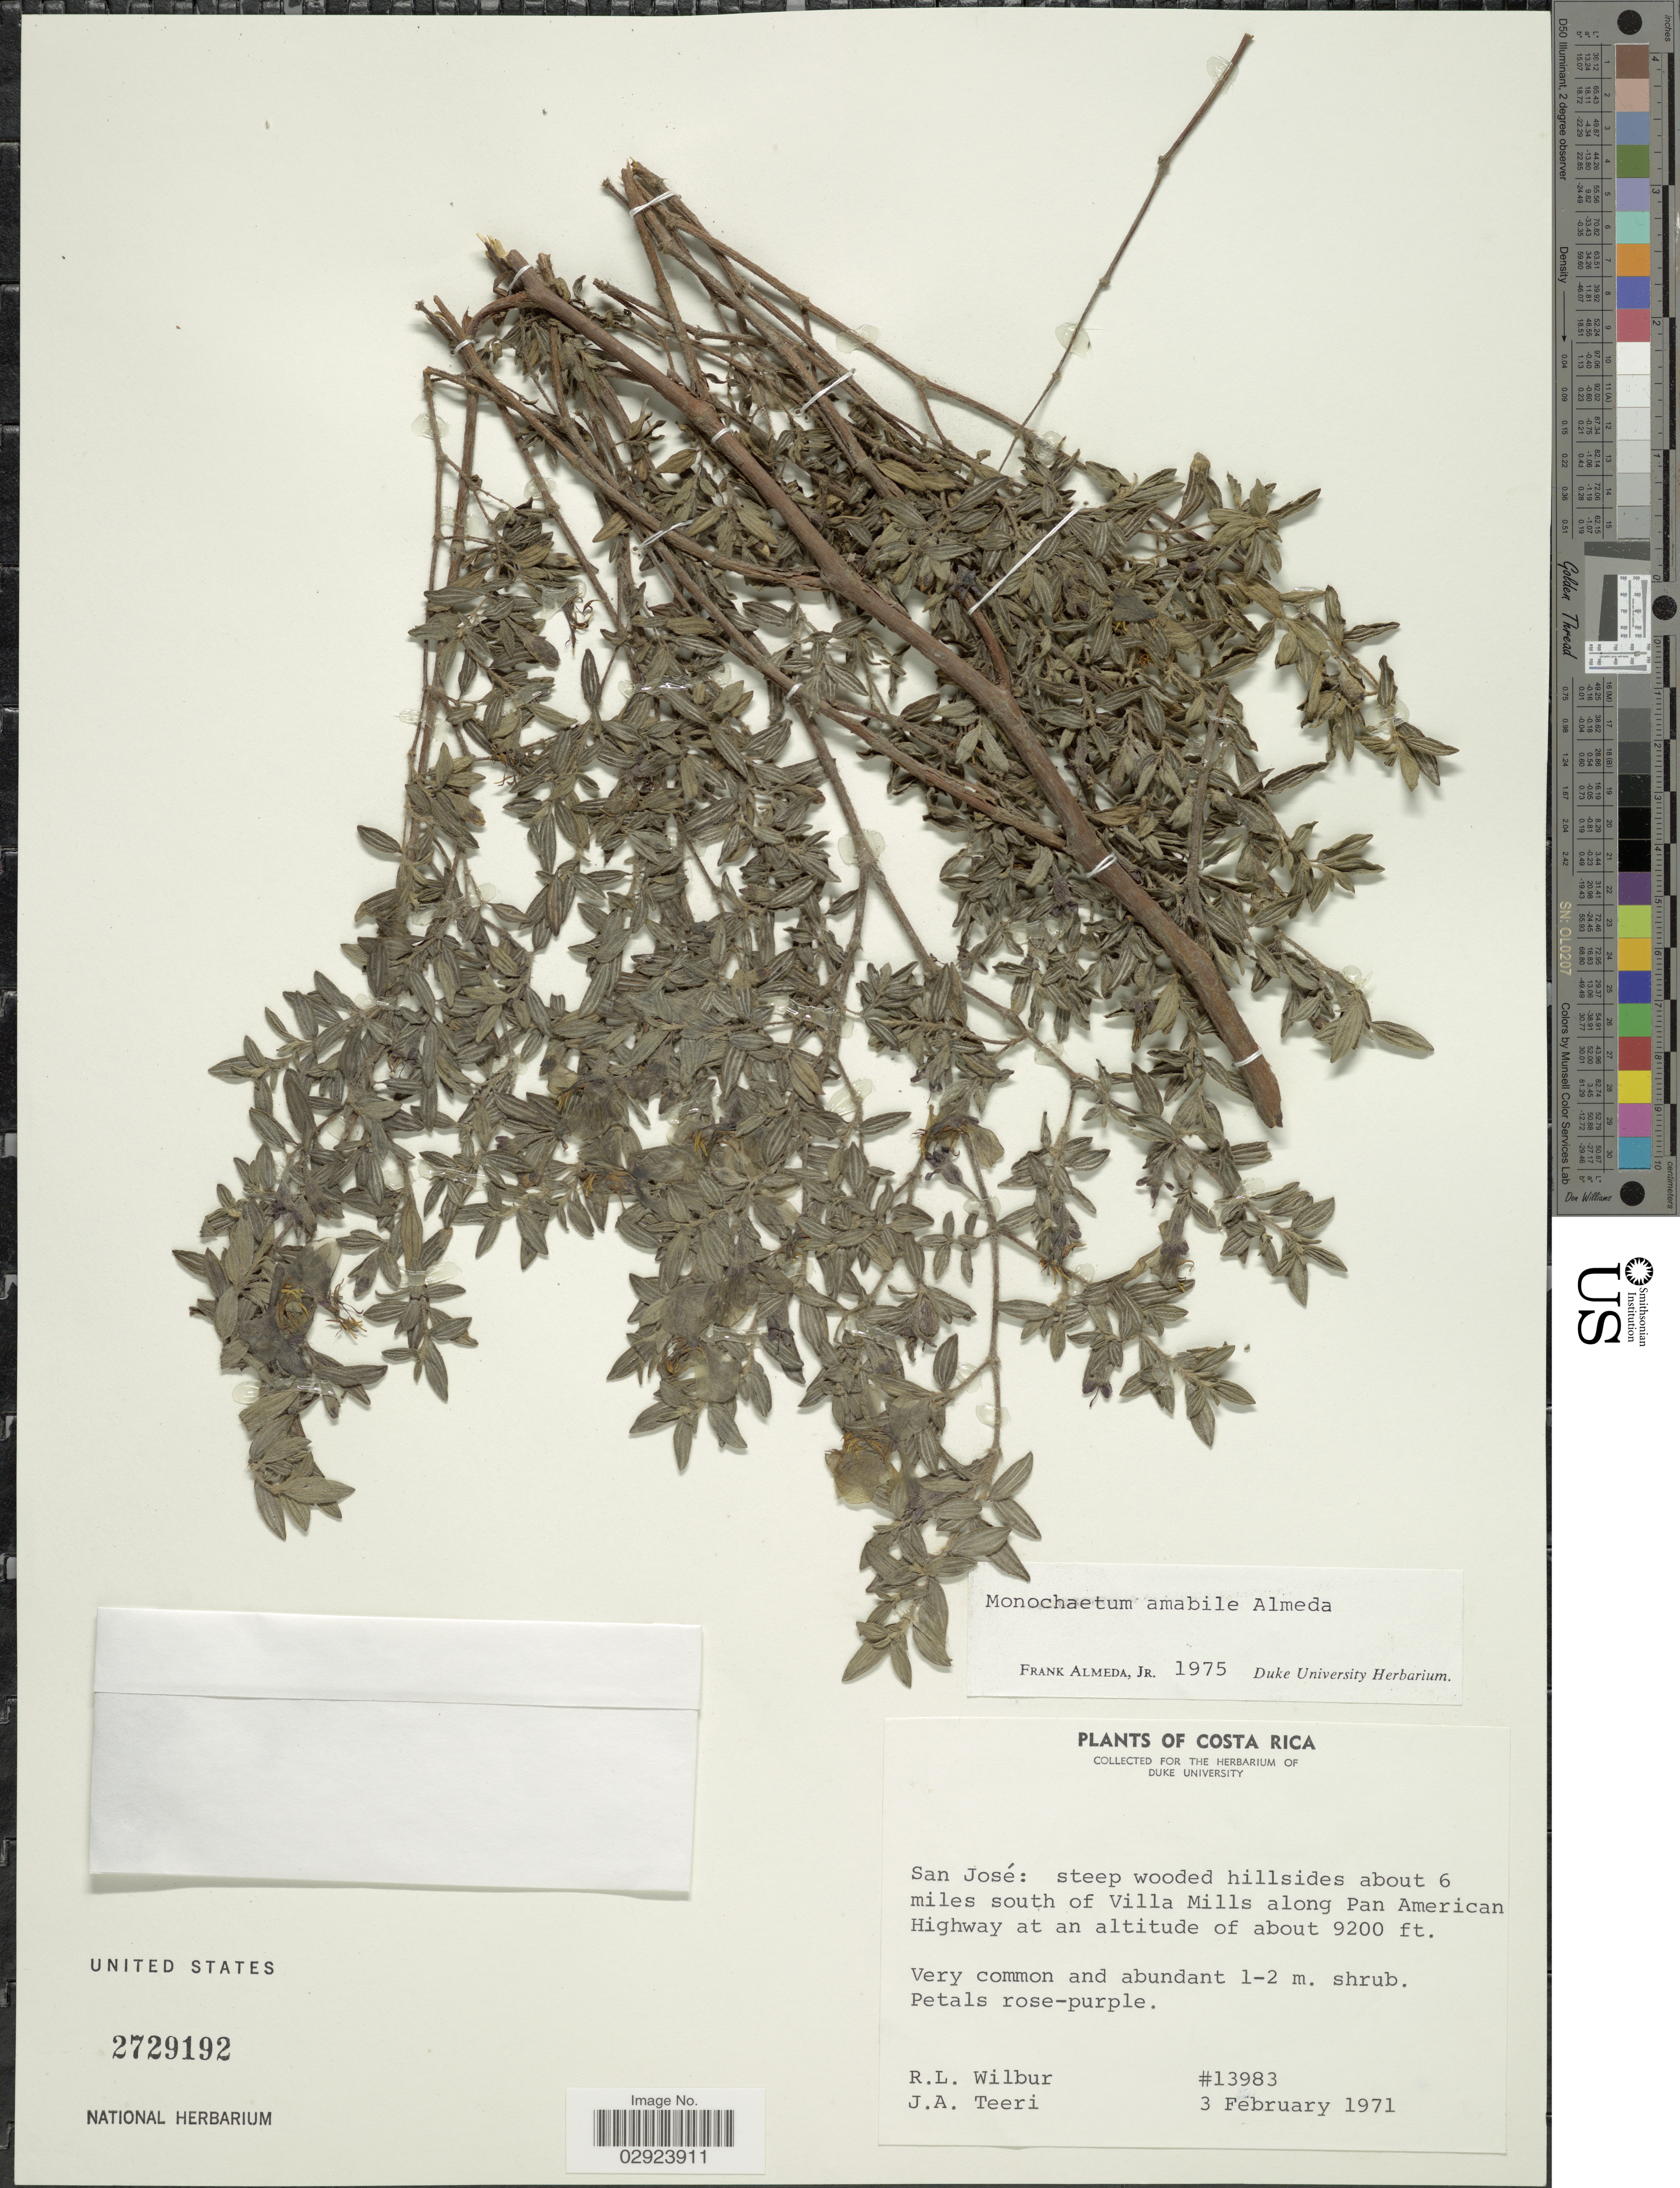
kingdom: Plantae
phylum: Tracheophyta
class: Magnoliopsida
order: Myrtales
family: Melastomataceae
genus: Monochaetum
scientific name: Monochaetum amabile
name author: Almeda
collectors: R. L. Wilbur & J. Teeri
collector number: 13983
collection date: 1971-02-03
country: Costa Rica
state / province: San José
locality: Steep wooded hillsides sbout 6 miles south of Villa Mills along Pan American Highway.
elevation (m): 2804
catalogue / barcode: US 2729192